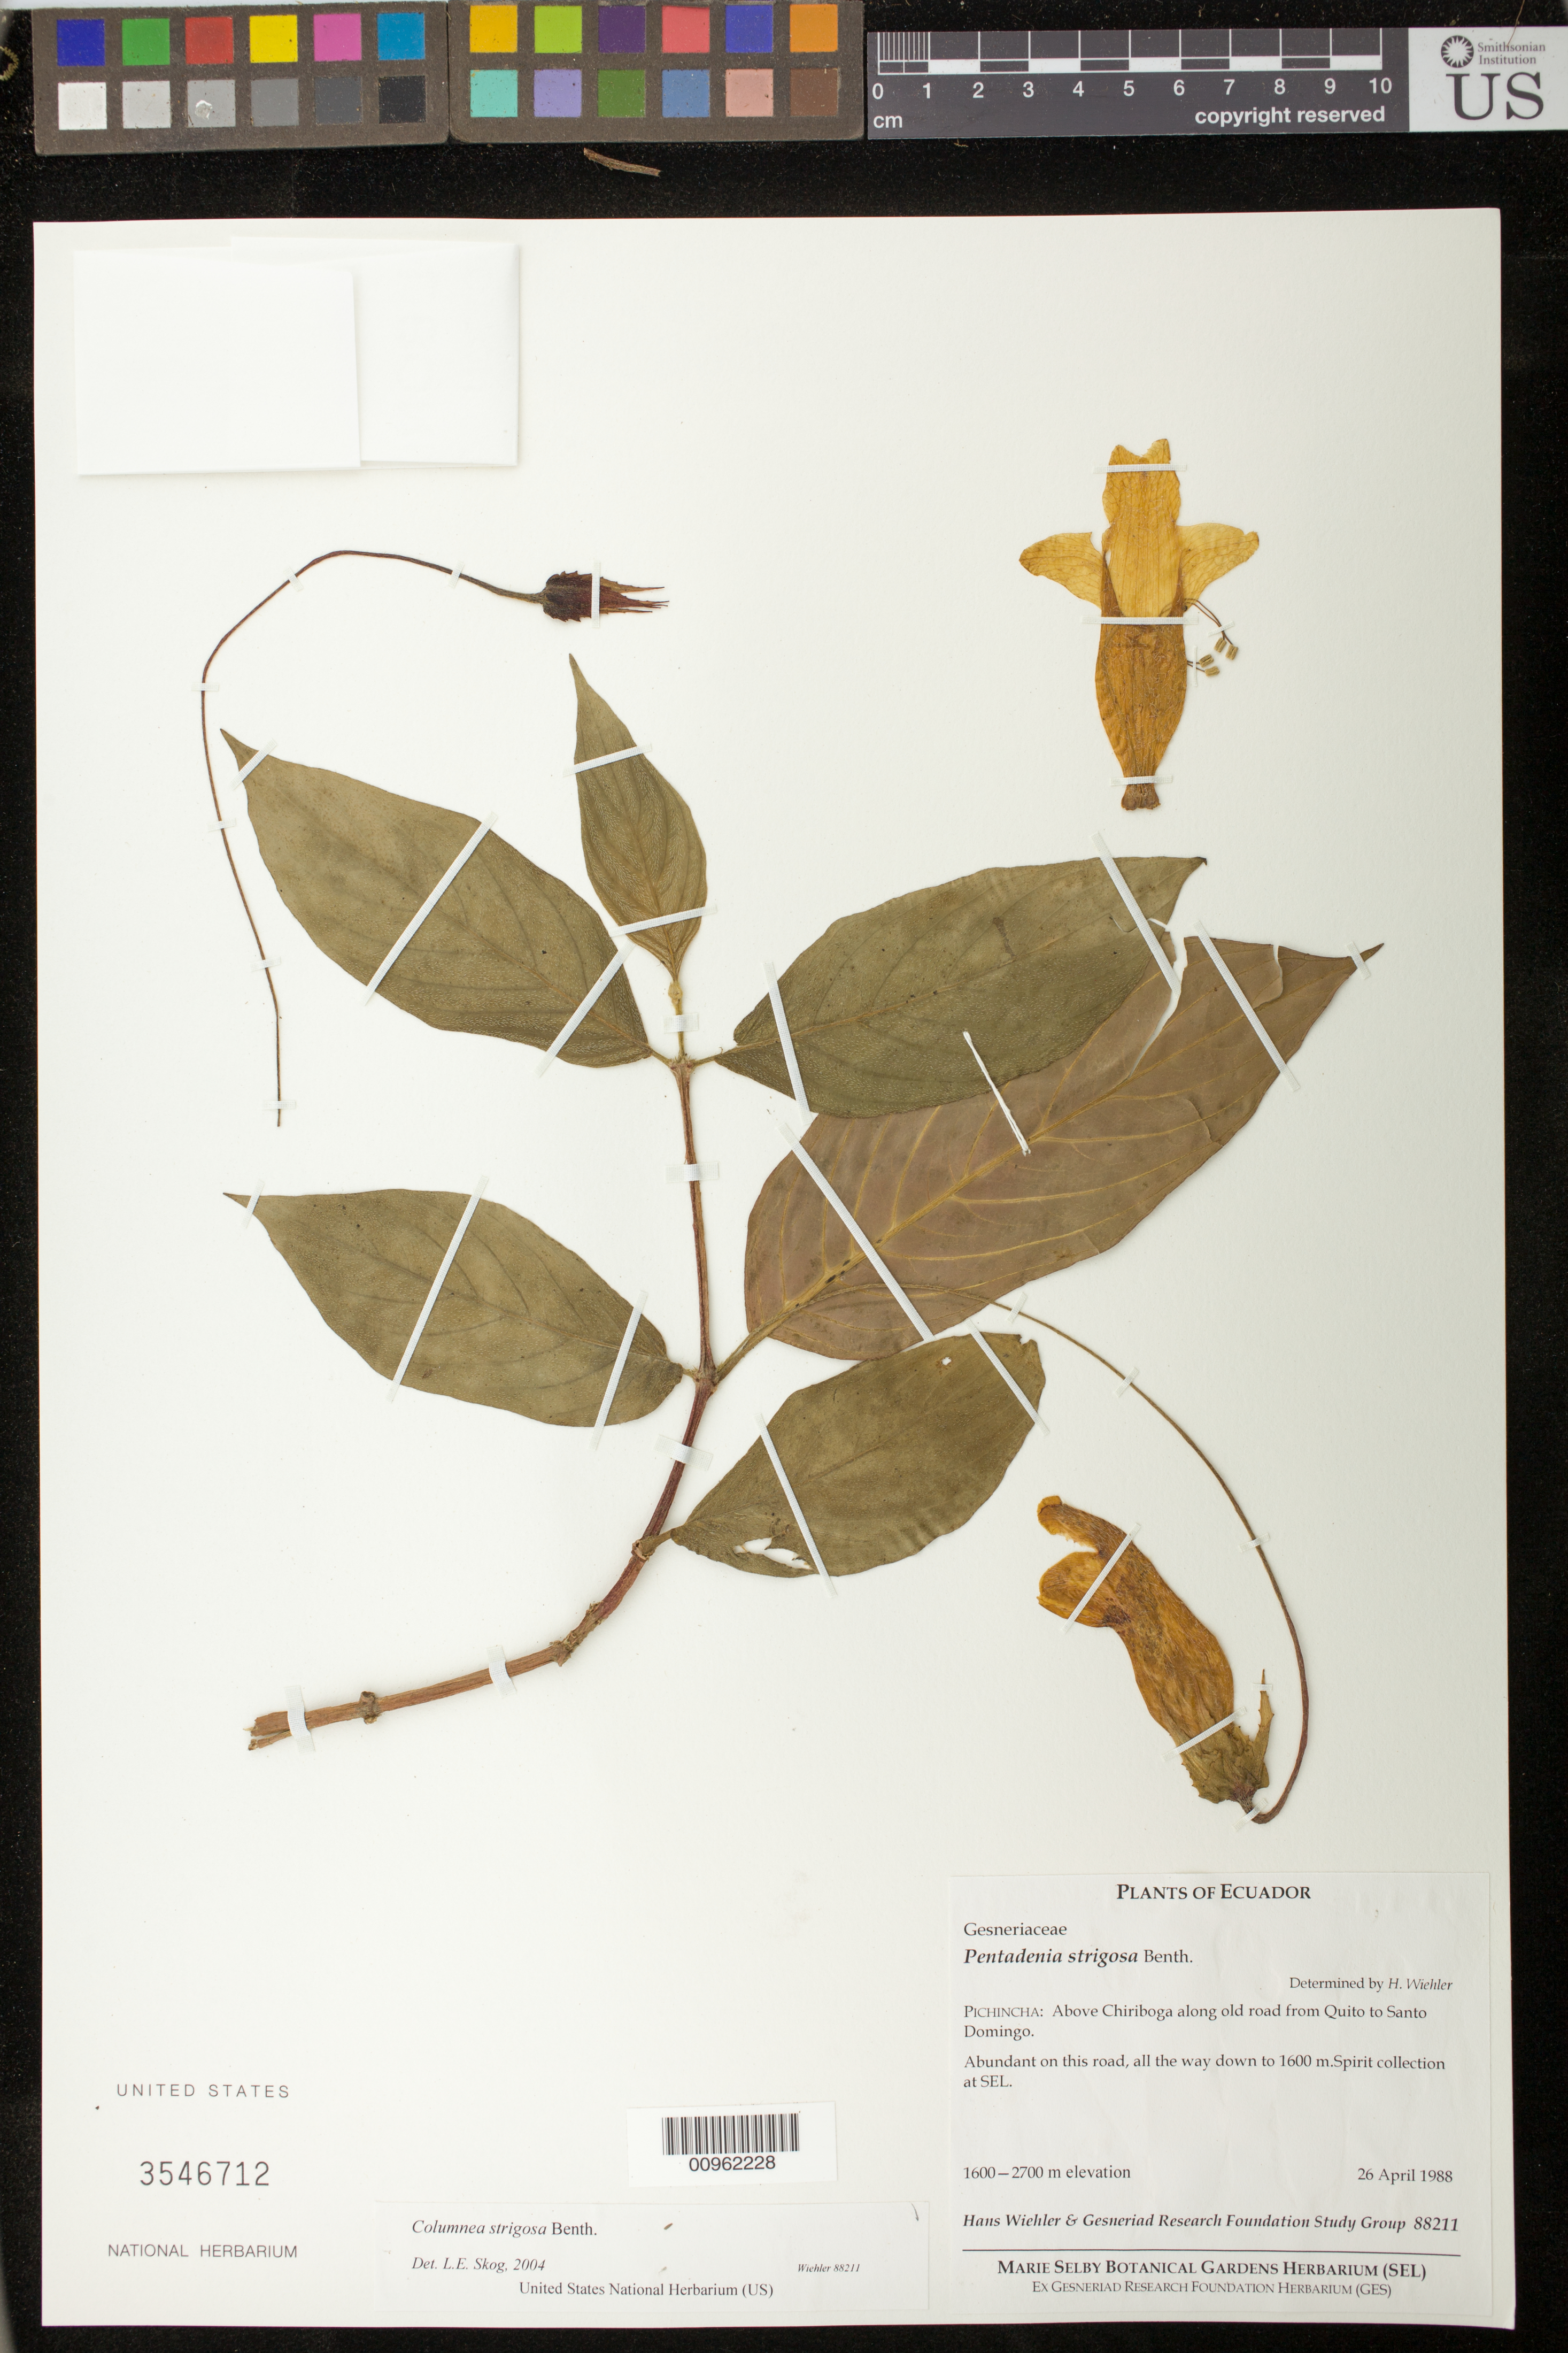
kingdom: Plantae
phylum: Tracheophyta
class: Magnoliopsida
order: Lamiales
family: Gesneriaceae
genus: Columnea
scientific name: Columnea strigosa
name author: Benth.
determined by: Skog, Laurence E.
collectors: H. J. Wiehler & GRF Study Group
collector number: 88211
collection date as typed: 26 Apr 1988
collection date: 1988-04-26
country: Ecuador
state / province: Pichincha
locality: Pichincha: above Chiriboga along old road from Quito to Santo Domingo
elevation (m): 1600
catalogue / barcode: US 3546712